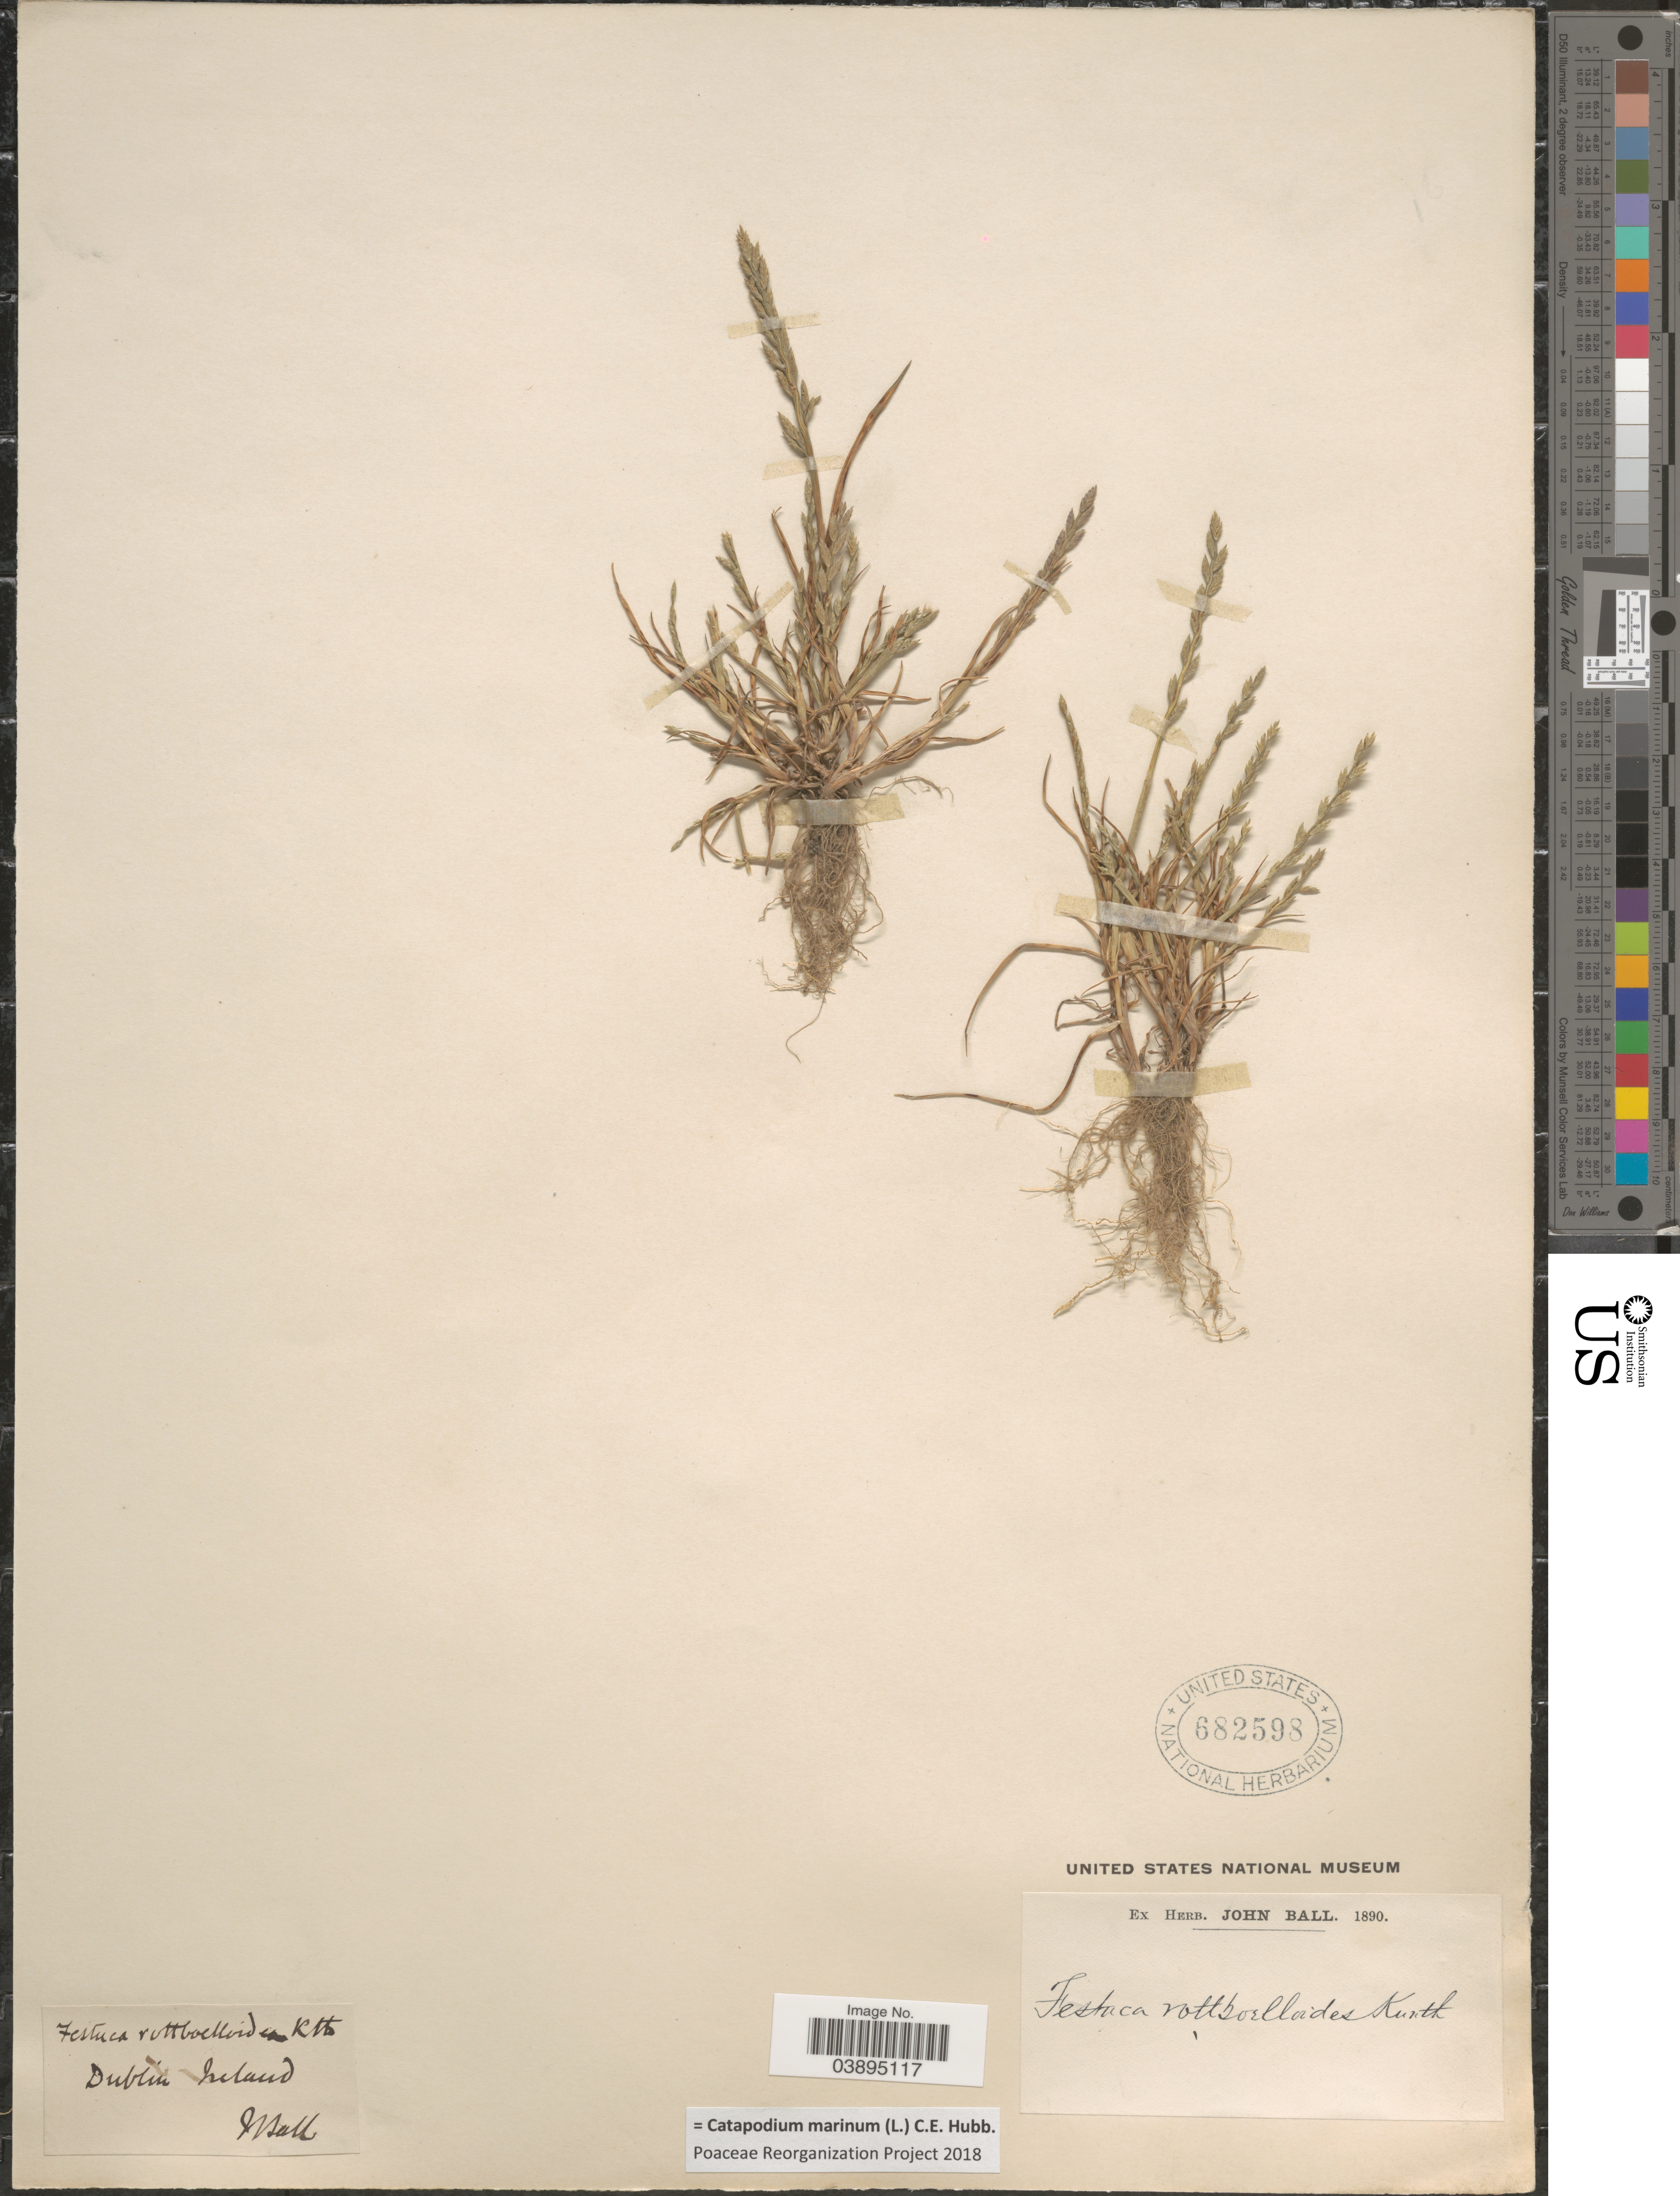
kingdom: Plantae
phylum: Tracheophyta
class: Liliopsida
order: Poales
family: Poaceae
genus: Catapodium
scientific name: Catapodium marinum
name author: (L.) C.E. Hubb.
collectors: J. Ball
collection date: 1890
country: Ireland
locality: Dublin.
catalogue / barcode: US 682598